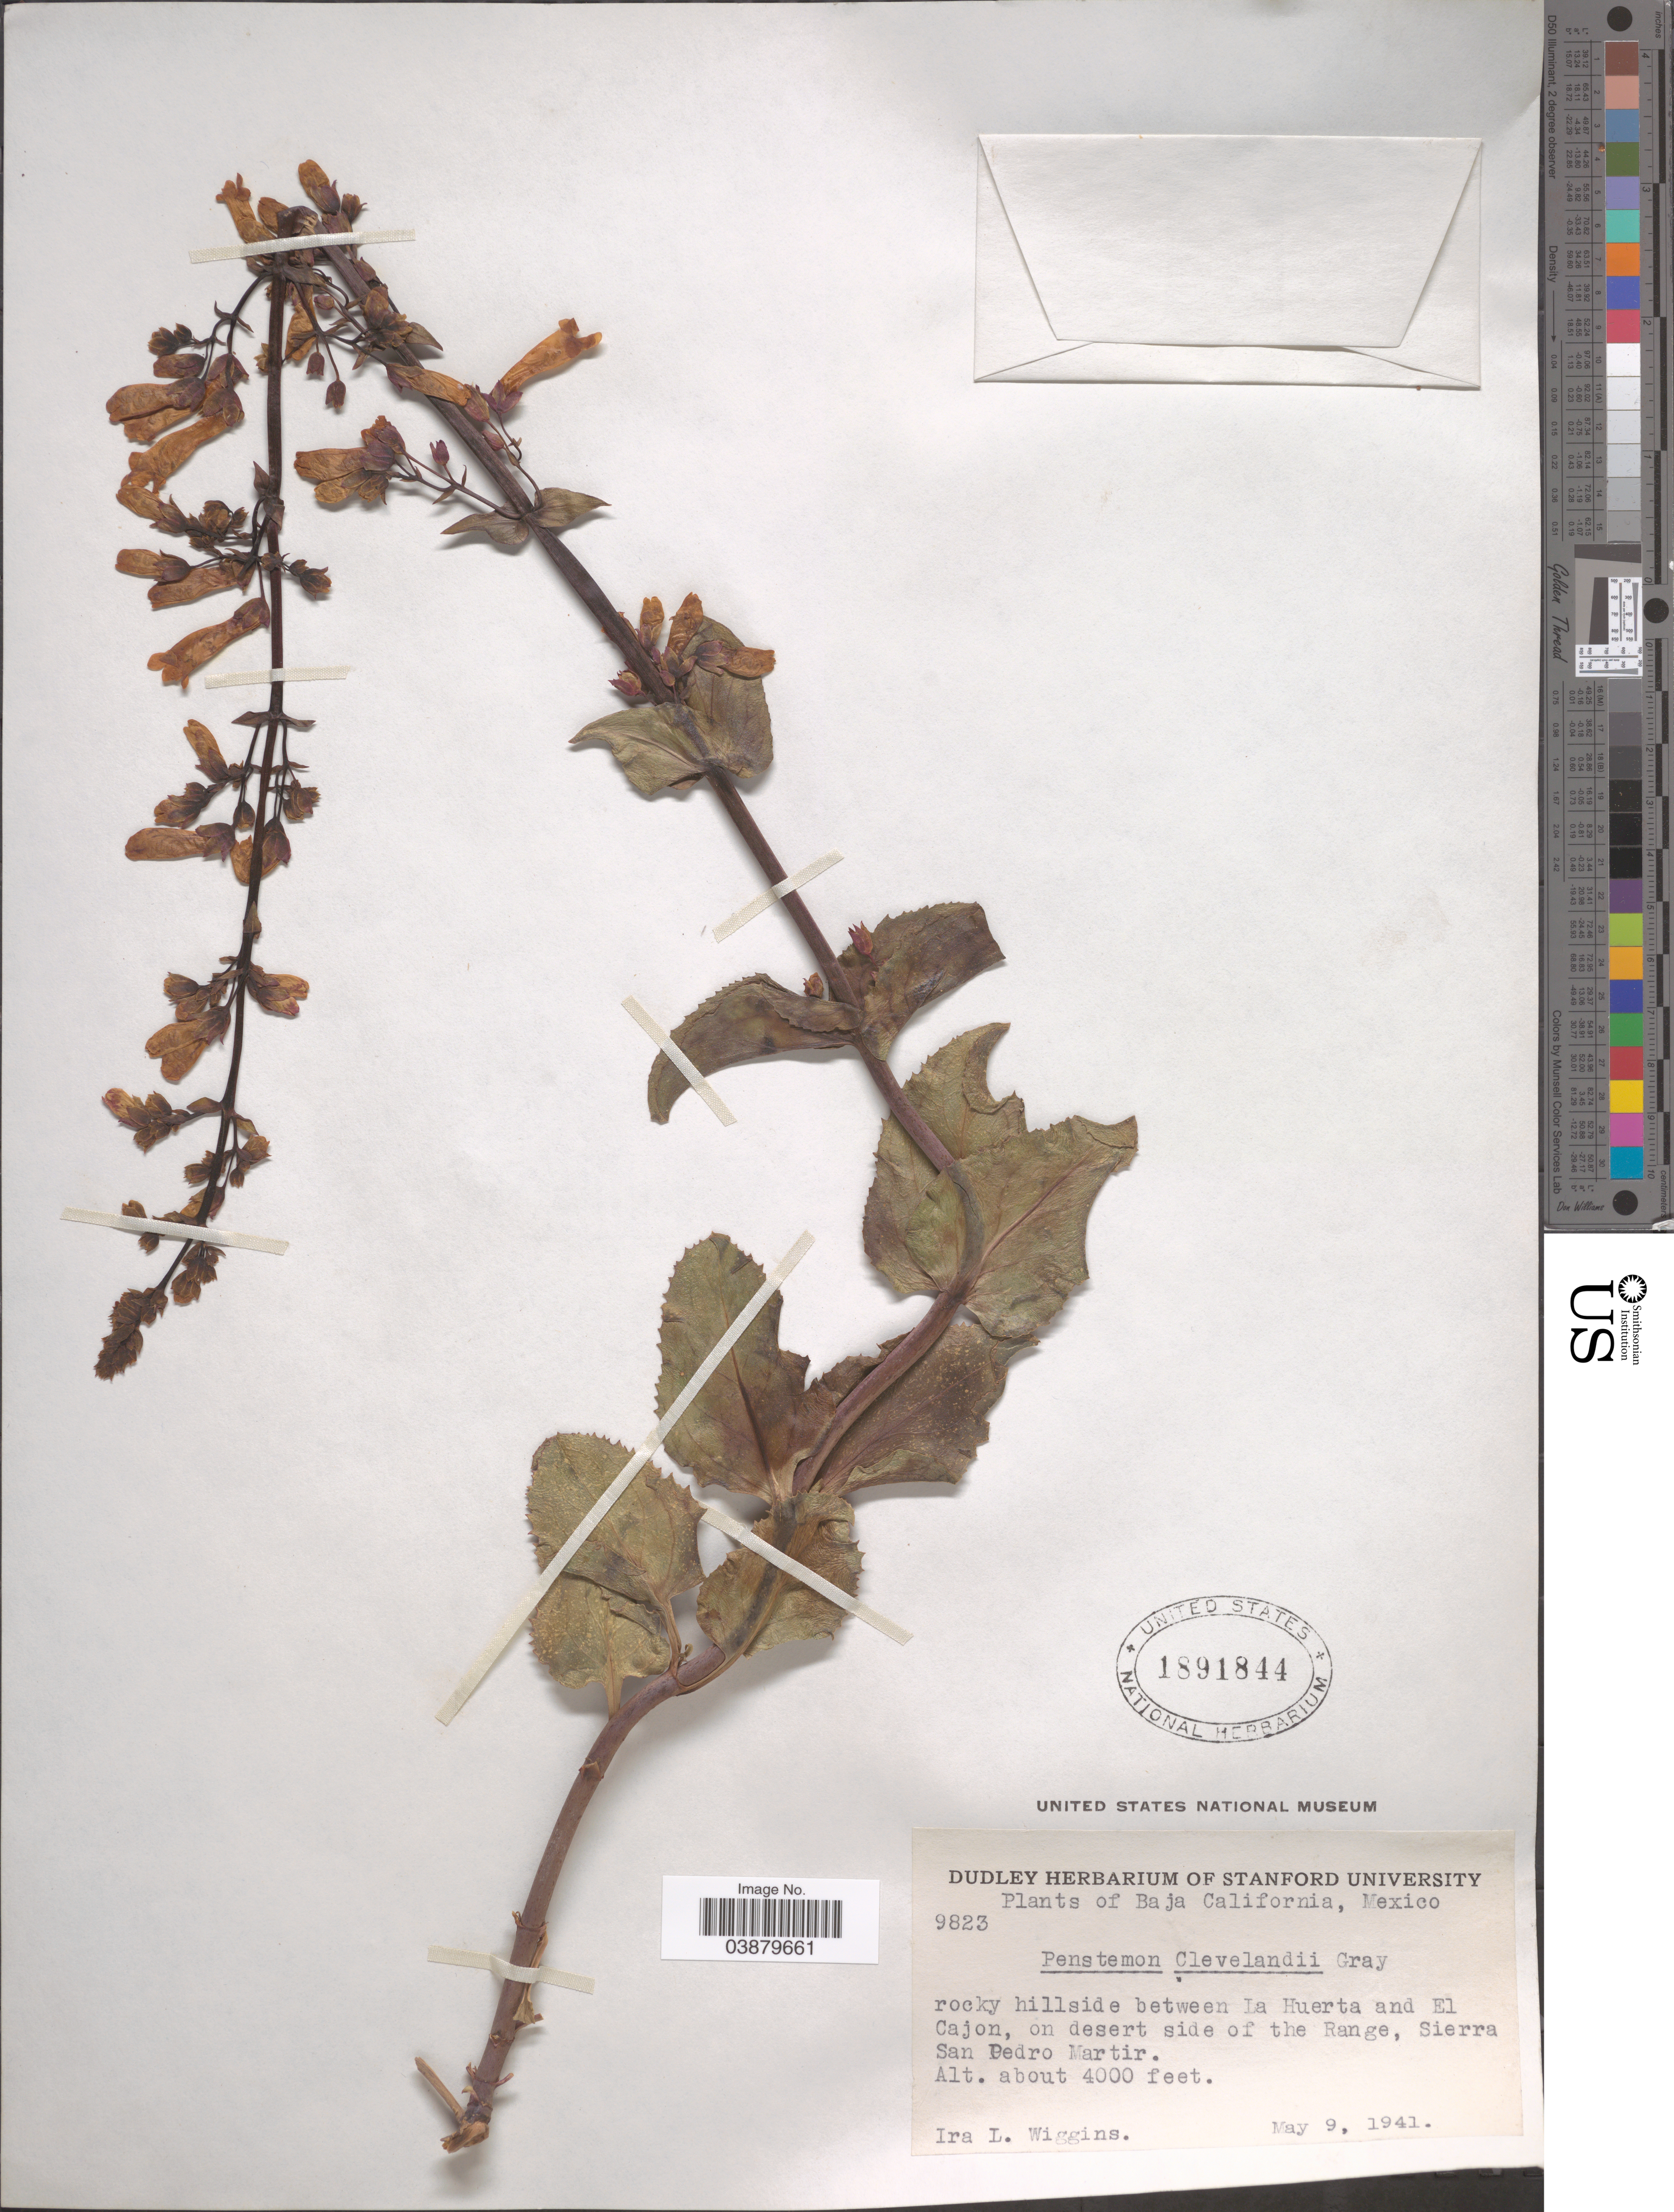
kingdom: Plantae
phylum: Tracheophyta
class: Magnoliopsida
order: Lamiales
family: Plantaginaceae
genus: Penstemon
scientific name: Penstemon clevelandii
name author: A. Gray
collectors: I. L. Wiggins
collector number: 9823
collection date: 1941-05-09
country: Mexico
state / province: Baja California Norte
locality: Rocky hillside between La Huerta and El Cajon, on desert side of the Range, Sierra San Pedro Martir.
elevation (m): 1219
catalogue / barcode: US 1891844